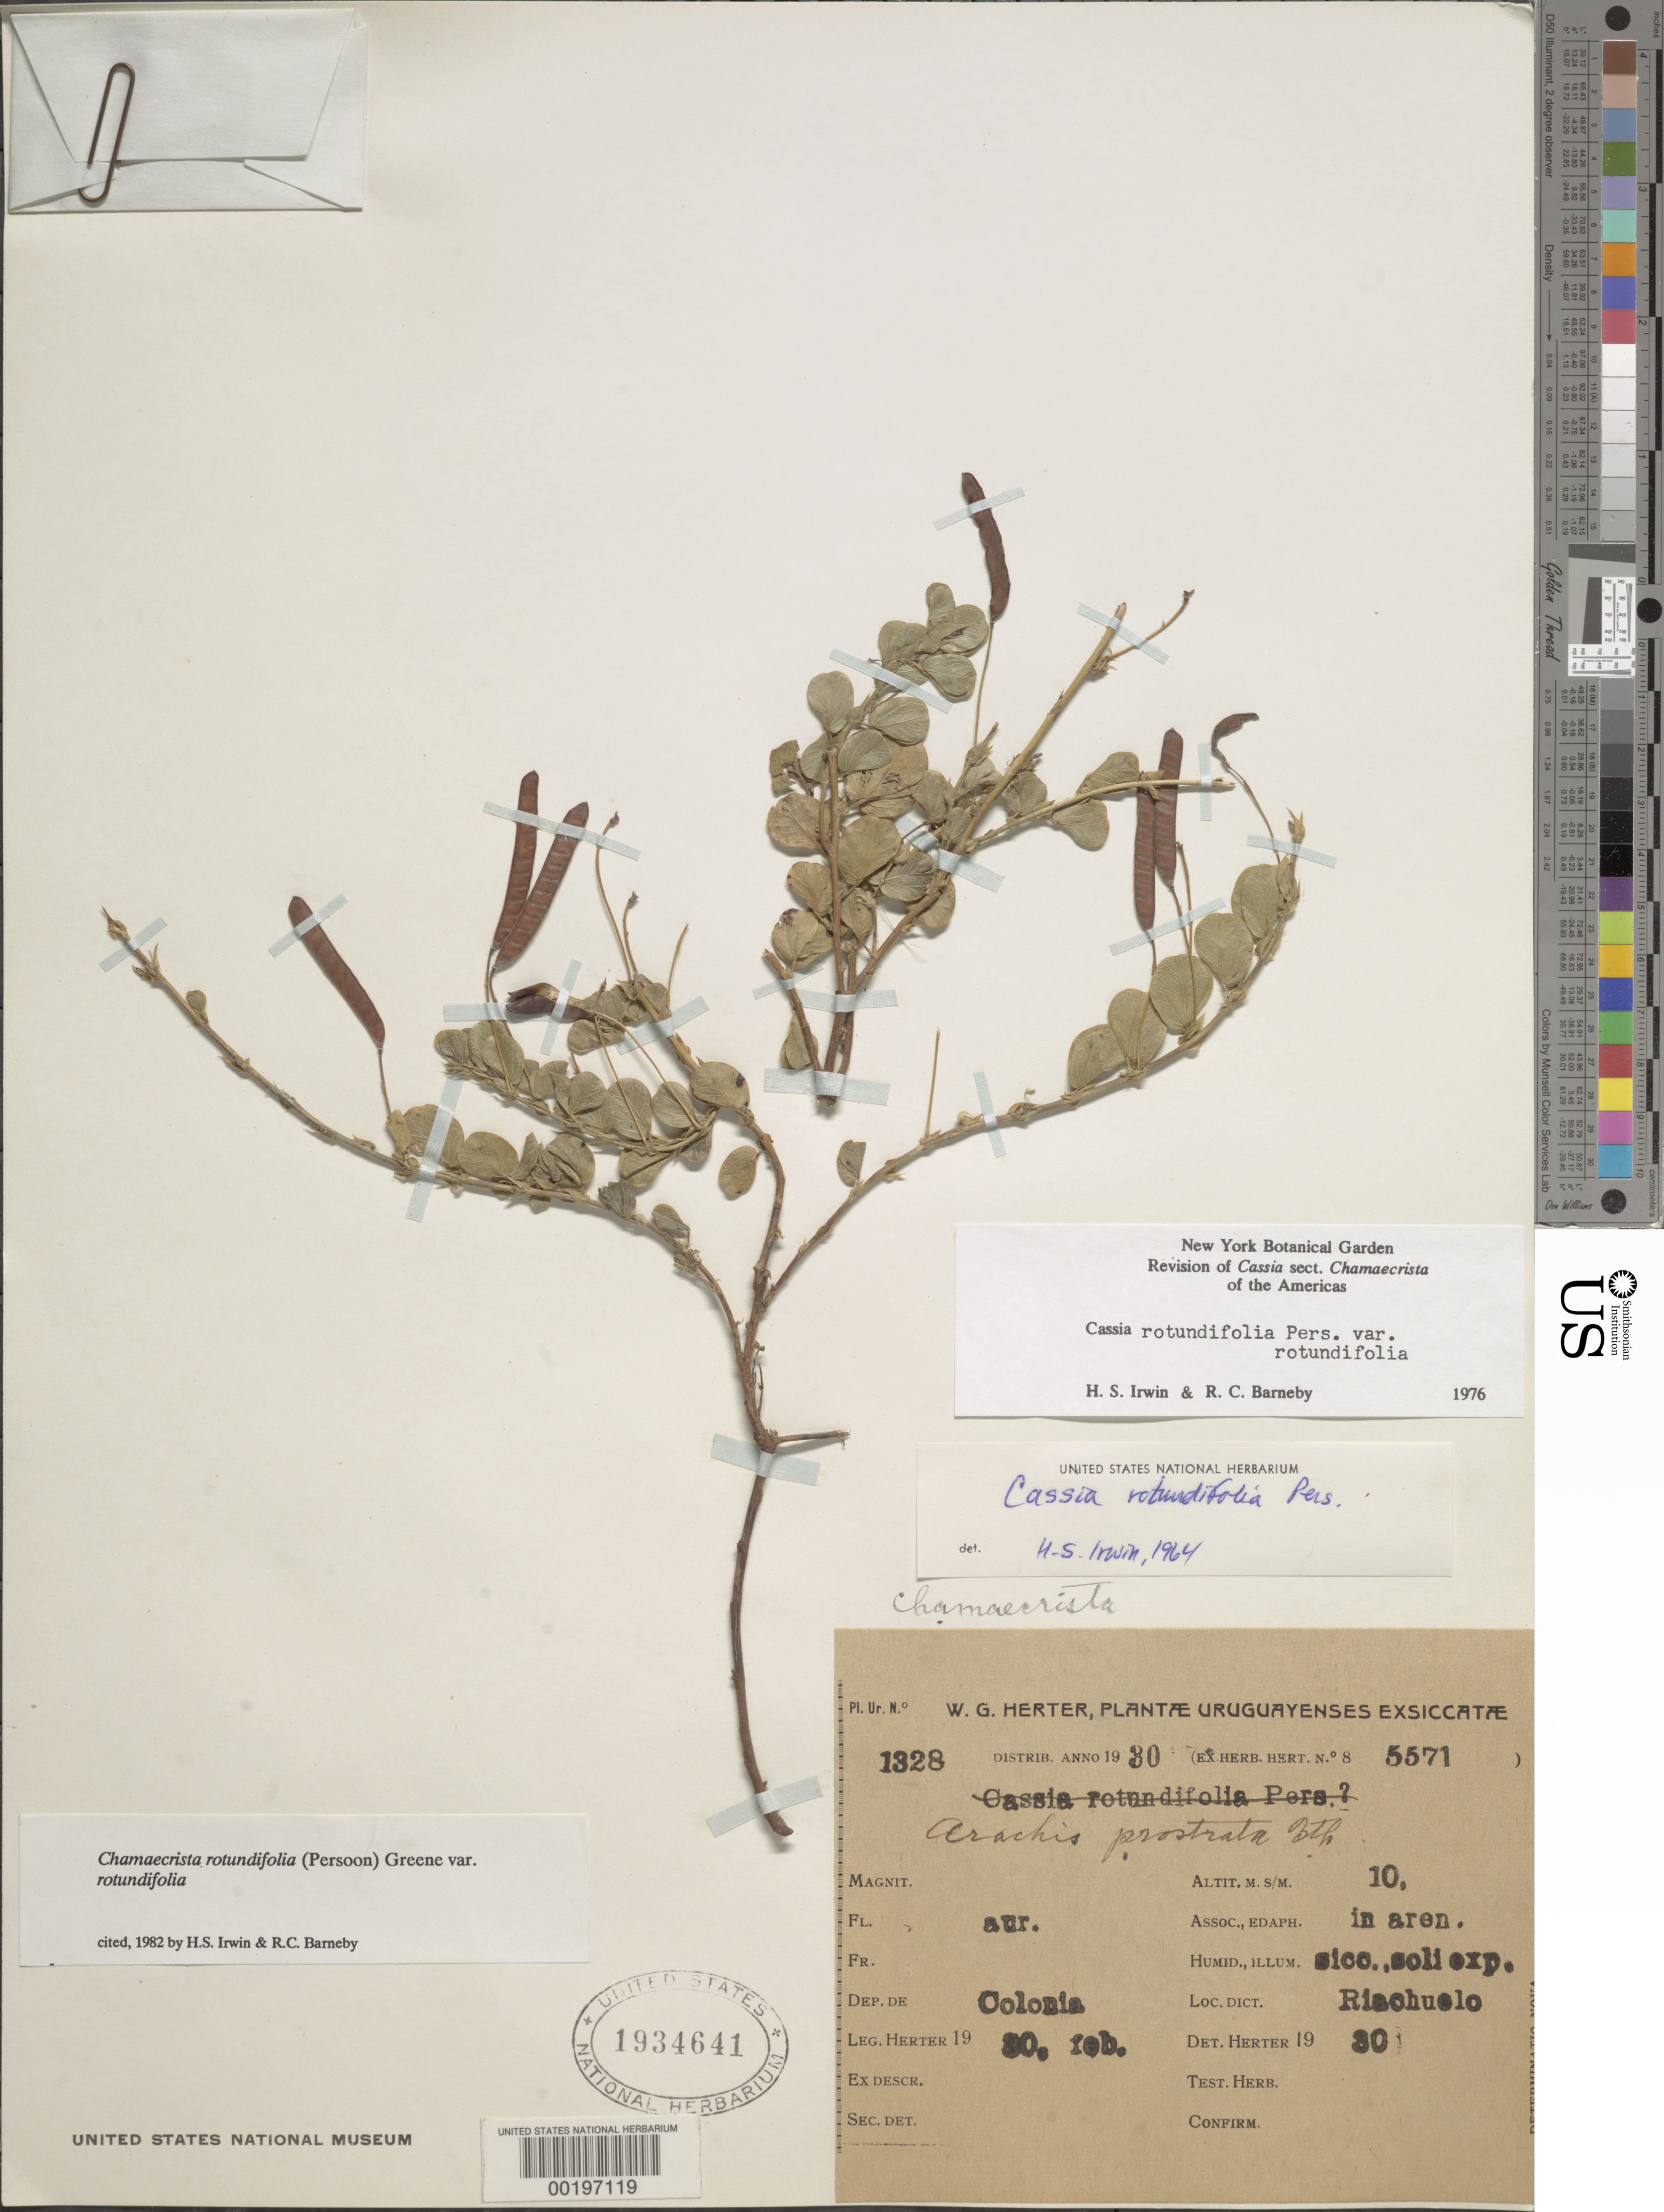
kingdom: Plantae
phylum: Tracheophyta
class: Magnoliopsida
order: Fabales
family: Fabaceae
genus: Chamaecrista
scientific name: Chamaecrista rotundifolia var. rotundifolia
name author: (Pers.) Greene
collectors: W. G. Herter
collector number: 1328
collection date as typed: Feb 1930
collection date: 1930-02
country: Uruguay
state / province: Colonia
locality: Riachuelo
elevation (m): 10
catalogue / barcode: US 1934641